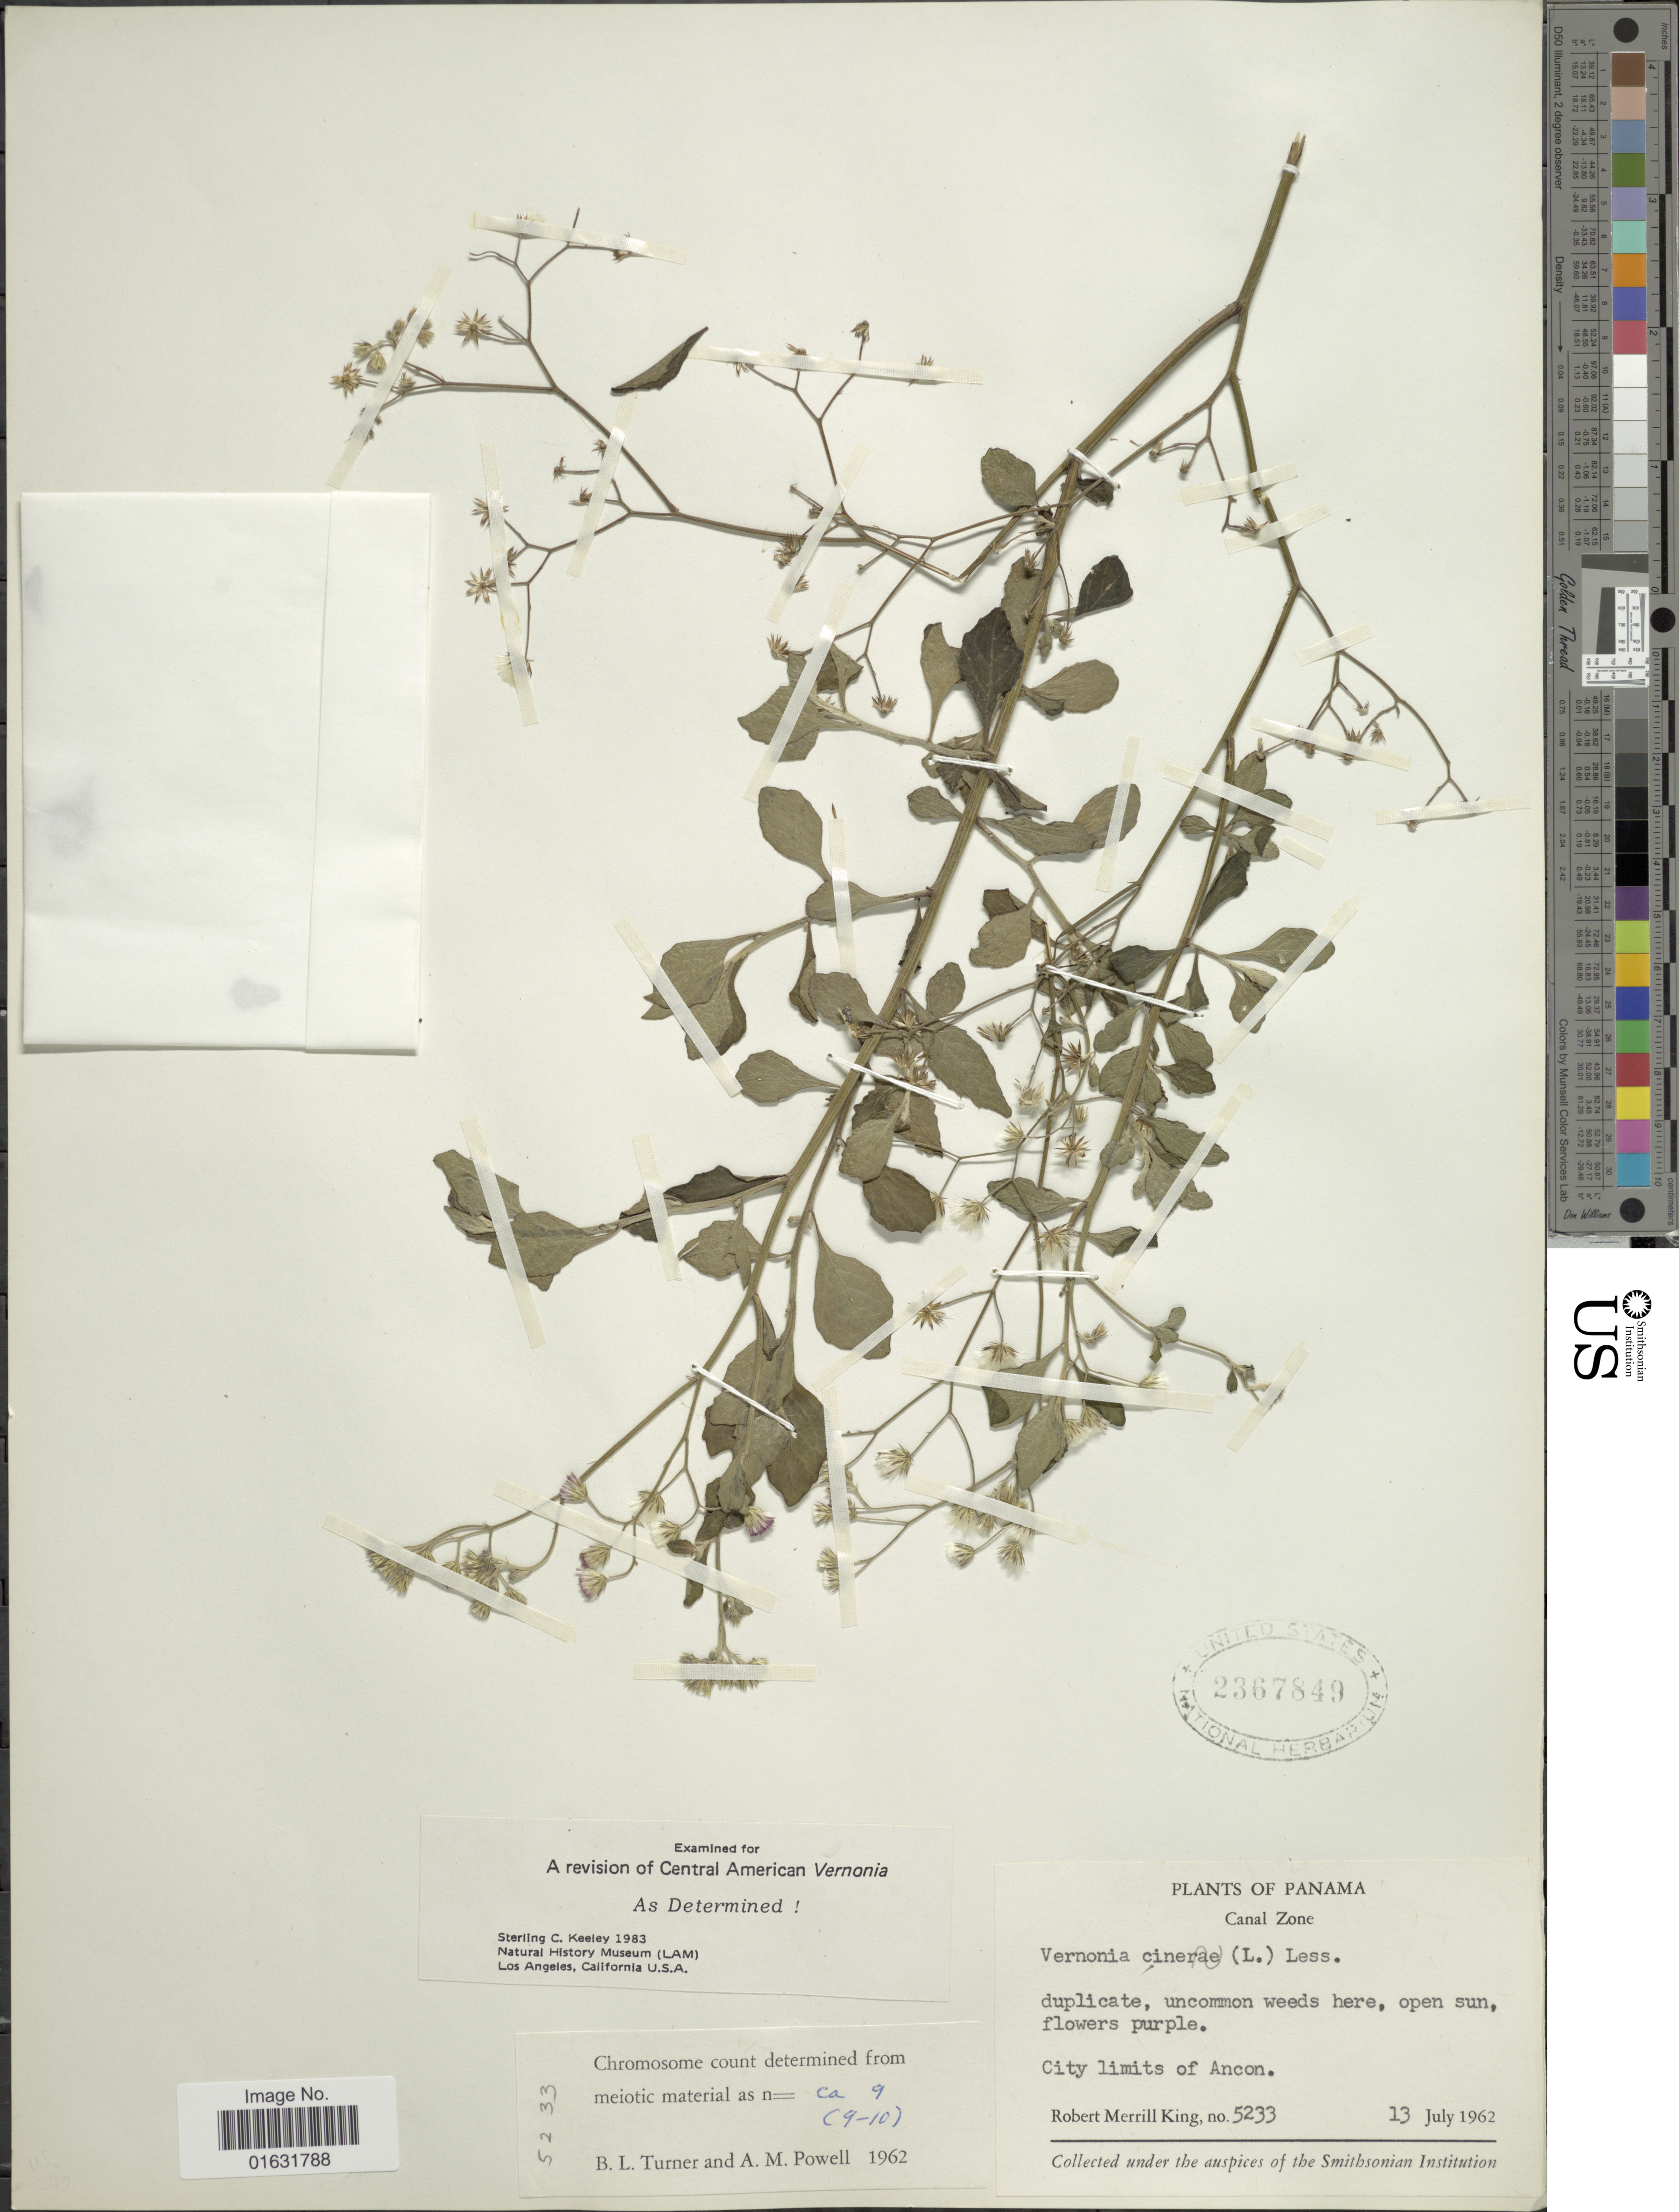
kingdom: Plantae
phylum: Tracheophyta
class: Magnoliopsida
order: Asterales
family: Asteraceae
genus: Cyanthillium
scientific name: Cyanthillium cinereum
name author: (L.) H. Rob.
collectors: R. M. King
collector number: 5233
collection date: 1962-07-13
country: Panama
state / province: Colón / Panamá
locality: Canal Zone, City limits of Ancon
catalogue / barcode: US 2367849